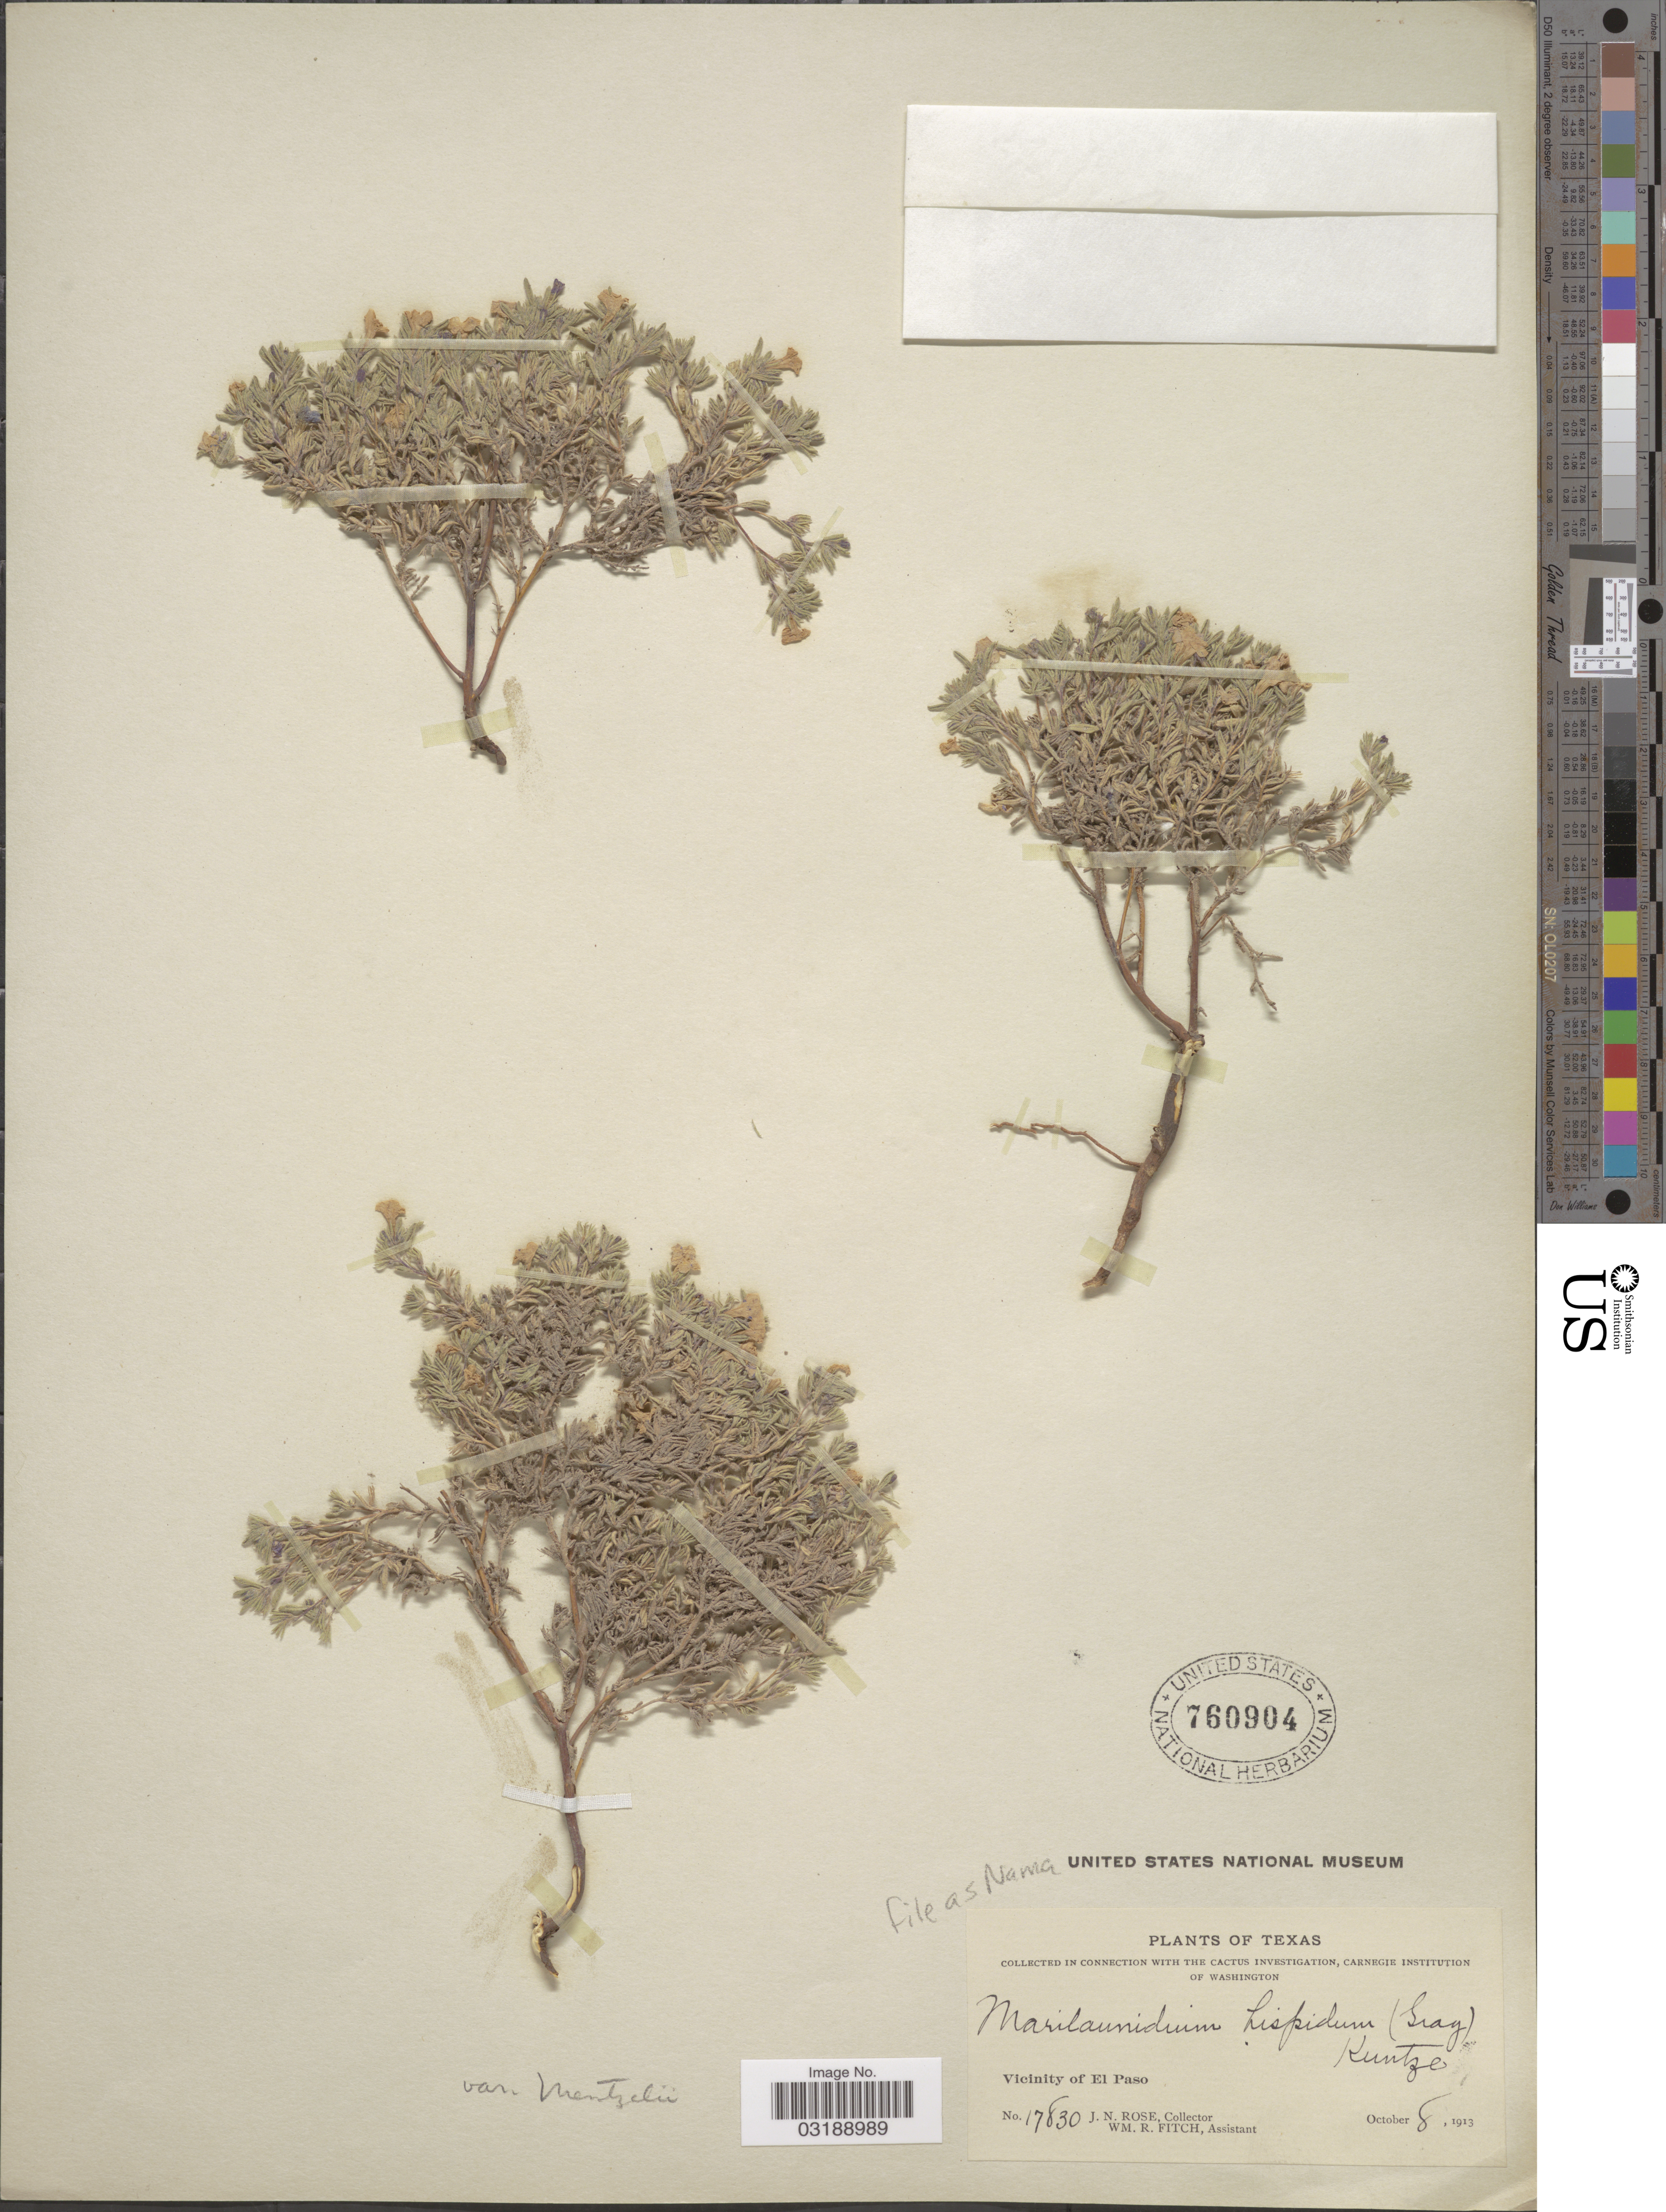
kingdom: Plantae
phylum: Tracheophyta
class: Magnoliopsida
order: Boraginales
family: Namaceae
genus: Nama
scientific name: Nama hispida var. mentzelii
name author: Brand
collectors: J. N. Rose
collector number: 17830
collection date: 1913-10-08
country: United States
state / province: Texas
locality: Vicinity of El Paso.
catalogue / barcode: US 760904